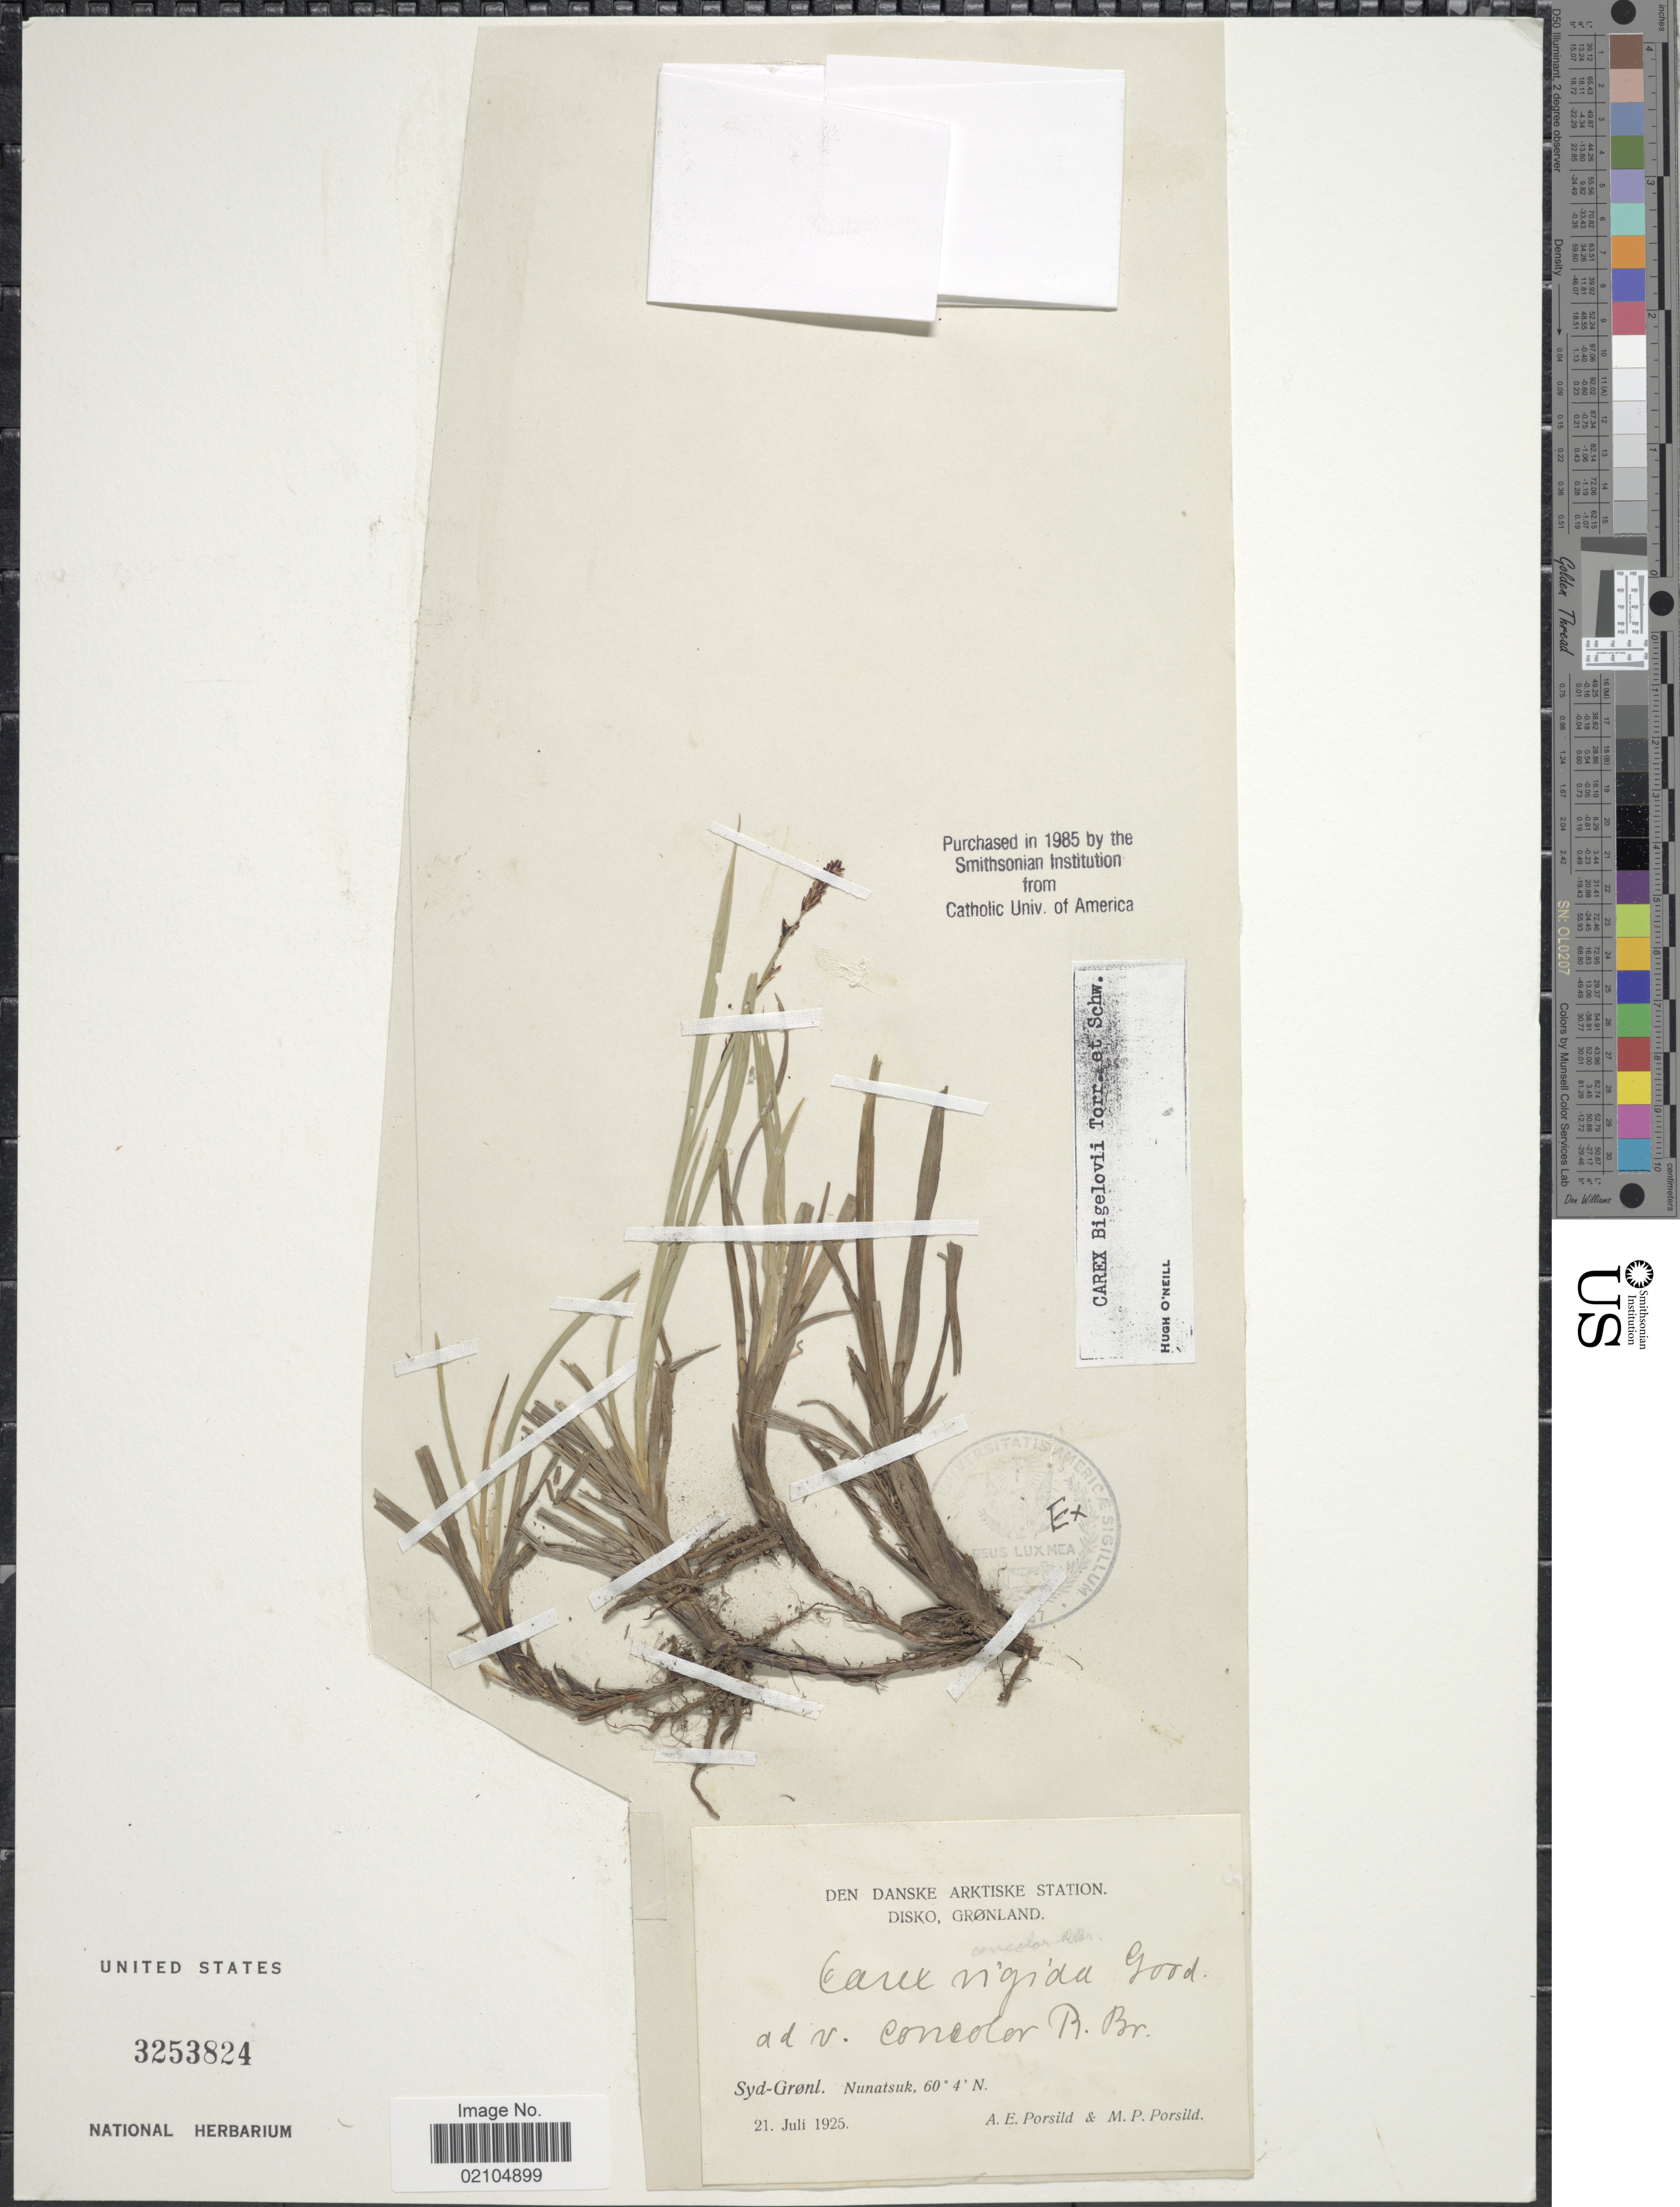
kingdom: Plantae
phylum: Tracheophyta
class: Liliopsida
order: Poales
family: Cyperaceae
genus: Carex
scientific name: Carex bigelowii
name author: Torr. ex Schwein.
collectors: A. E. Porsild & M. P. Porsild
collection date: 1925-07-21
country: Greenland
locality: Disko. Grønland, Syd-Grønl., Nunatsuk.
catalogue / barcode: US 3253824